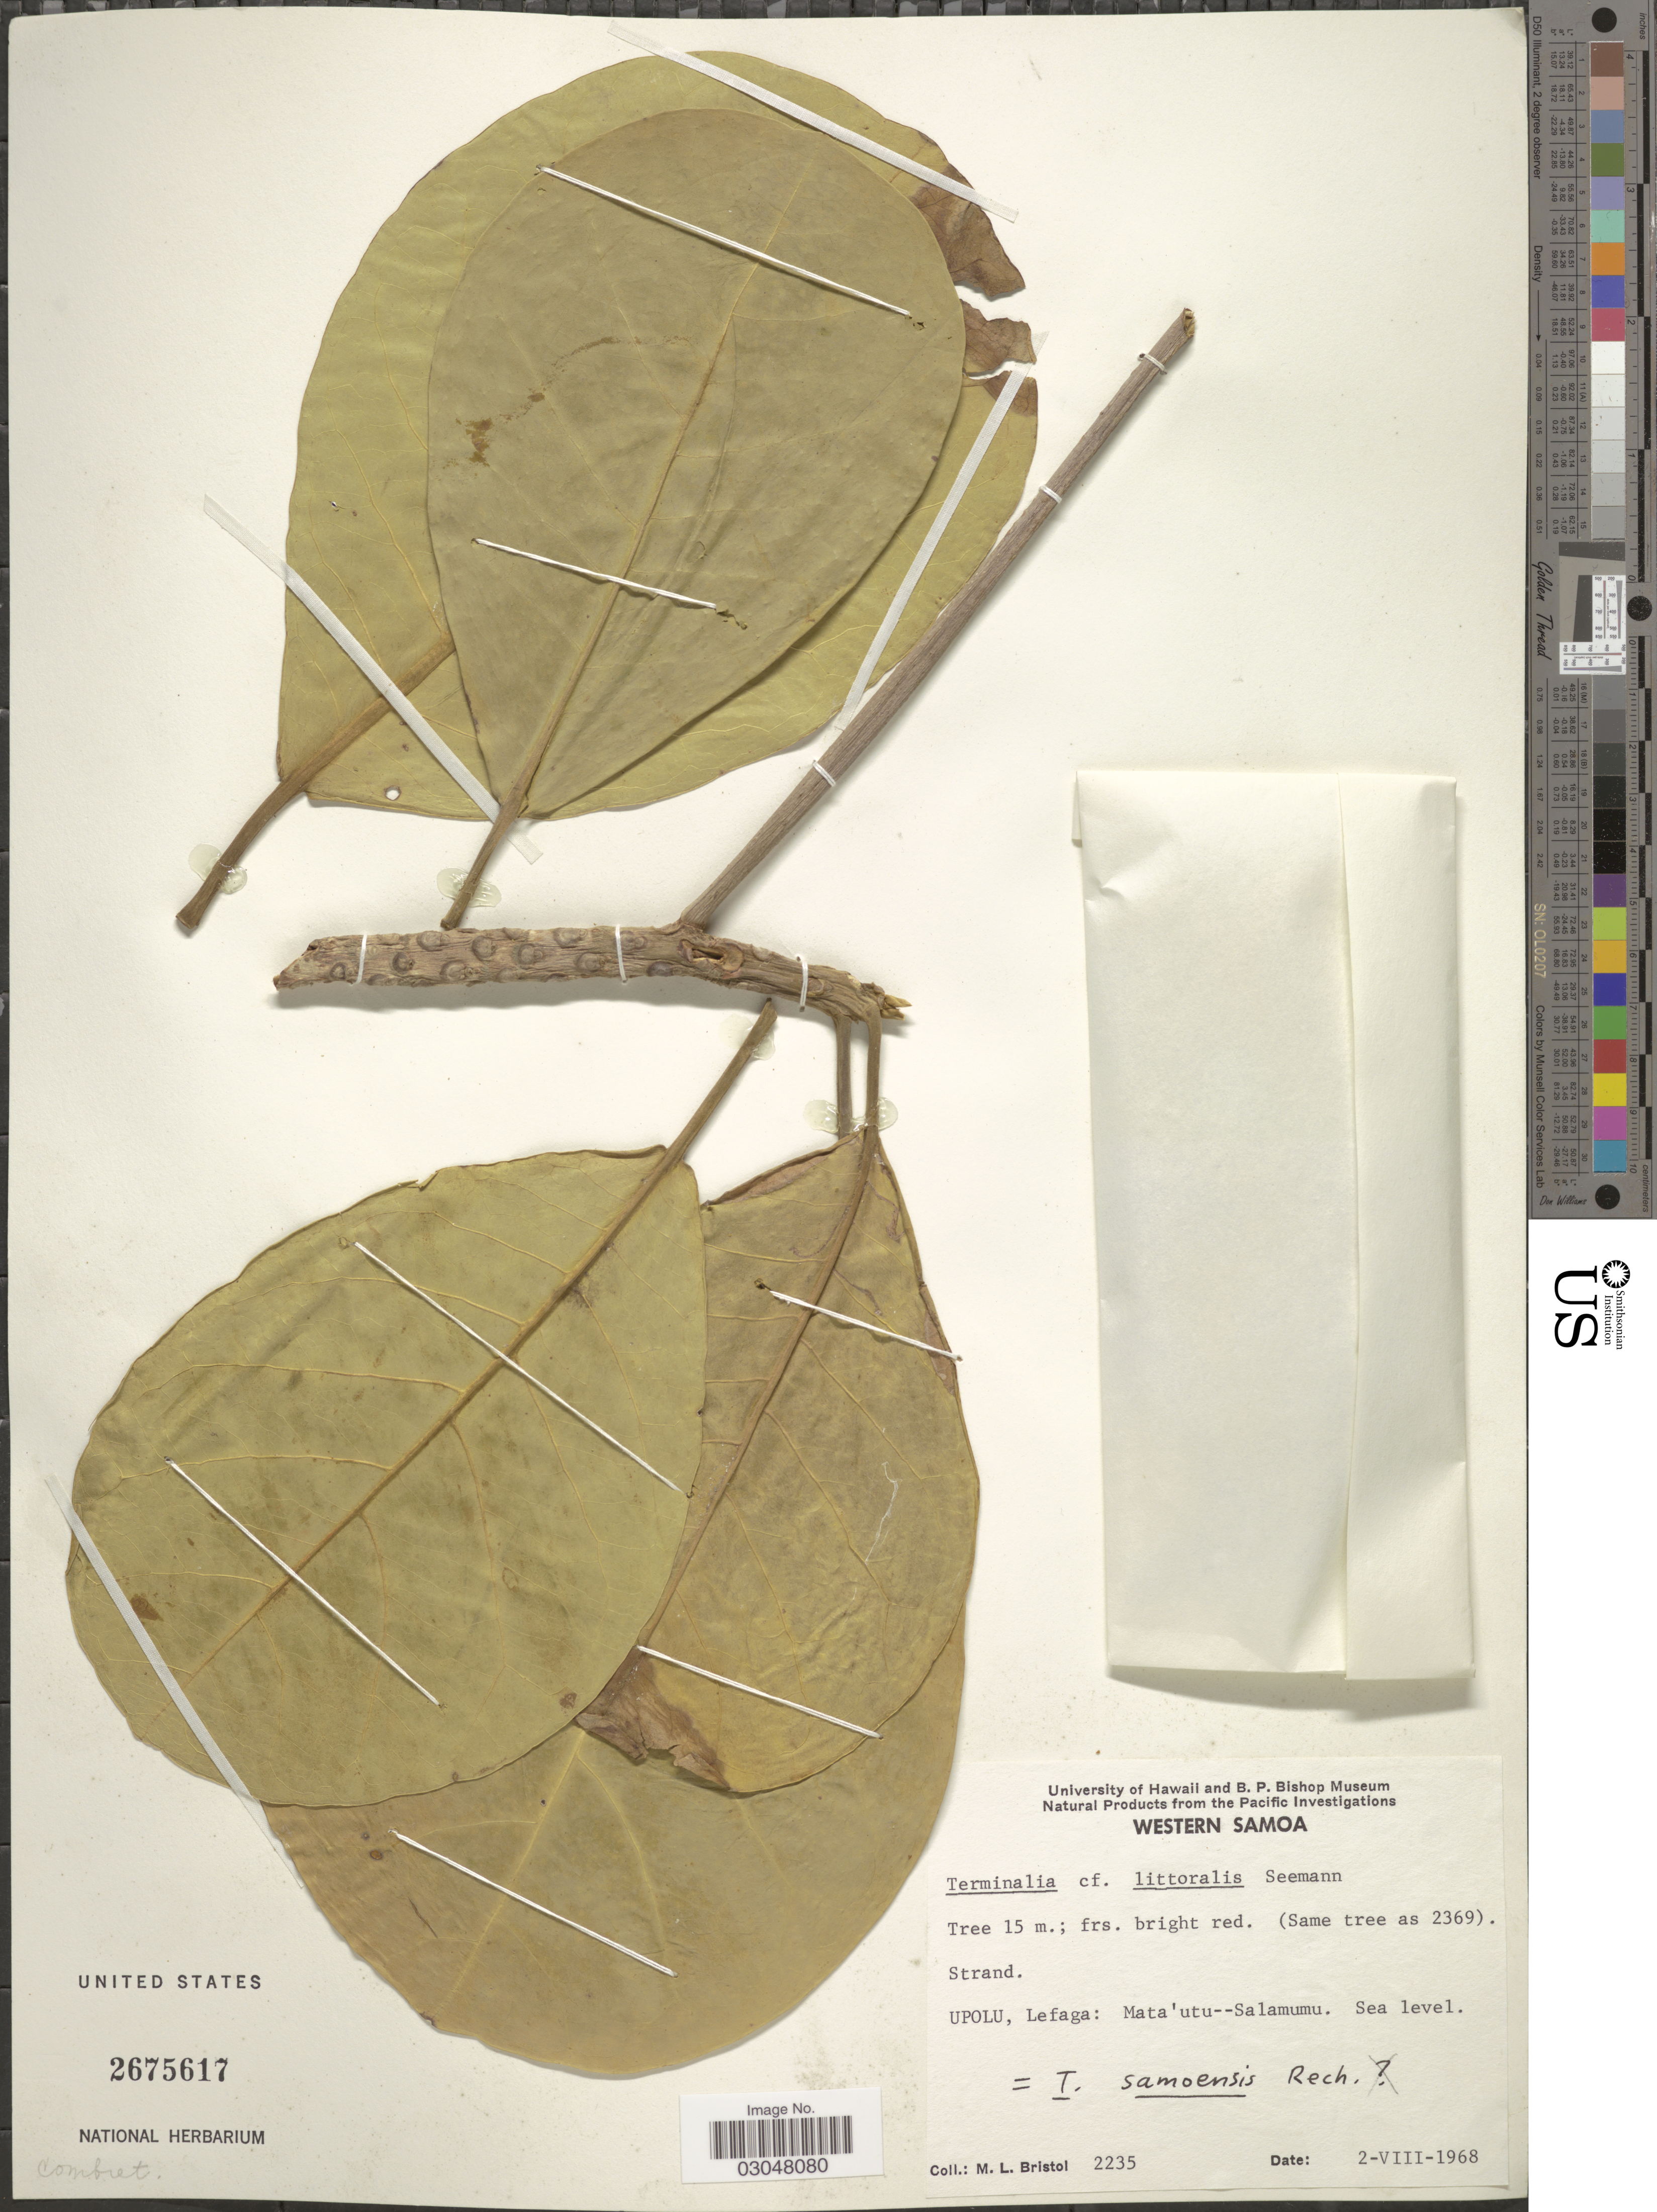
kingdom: Plantae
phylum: Tracheophyta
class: Magnoliopsida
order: Myrtales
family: Combretaceae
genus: Terminalia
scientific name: Terminalia samoensis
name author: Rech.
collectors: M. L. Bristol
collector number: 2235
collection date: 1968-08-02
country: Samoa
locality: Upolu, Lefaga: Mata'utu--Salamumu.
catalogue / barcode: US 2675617